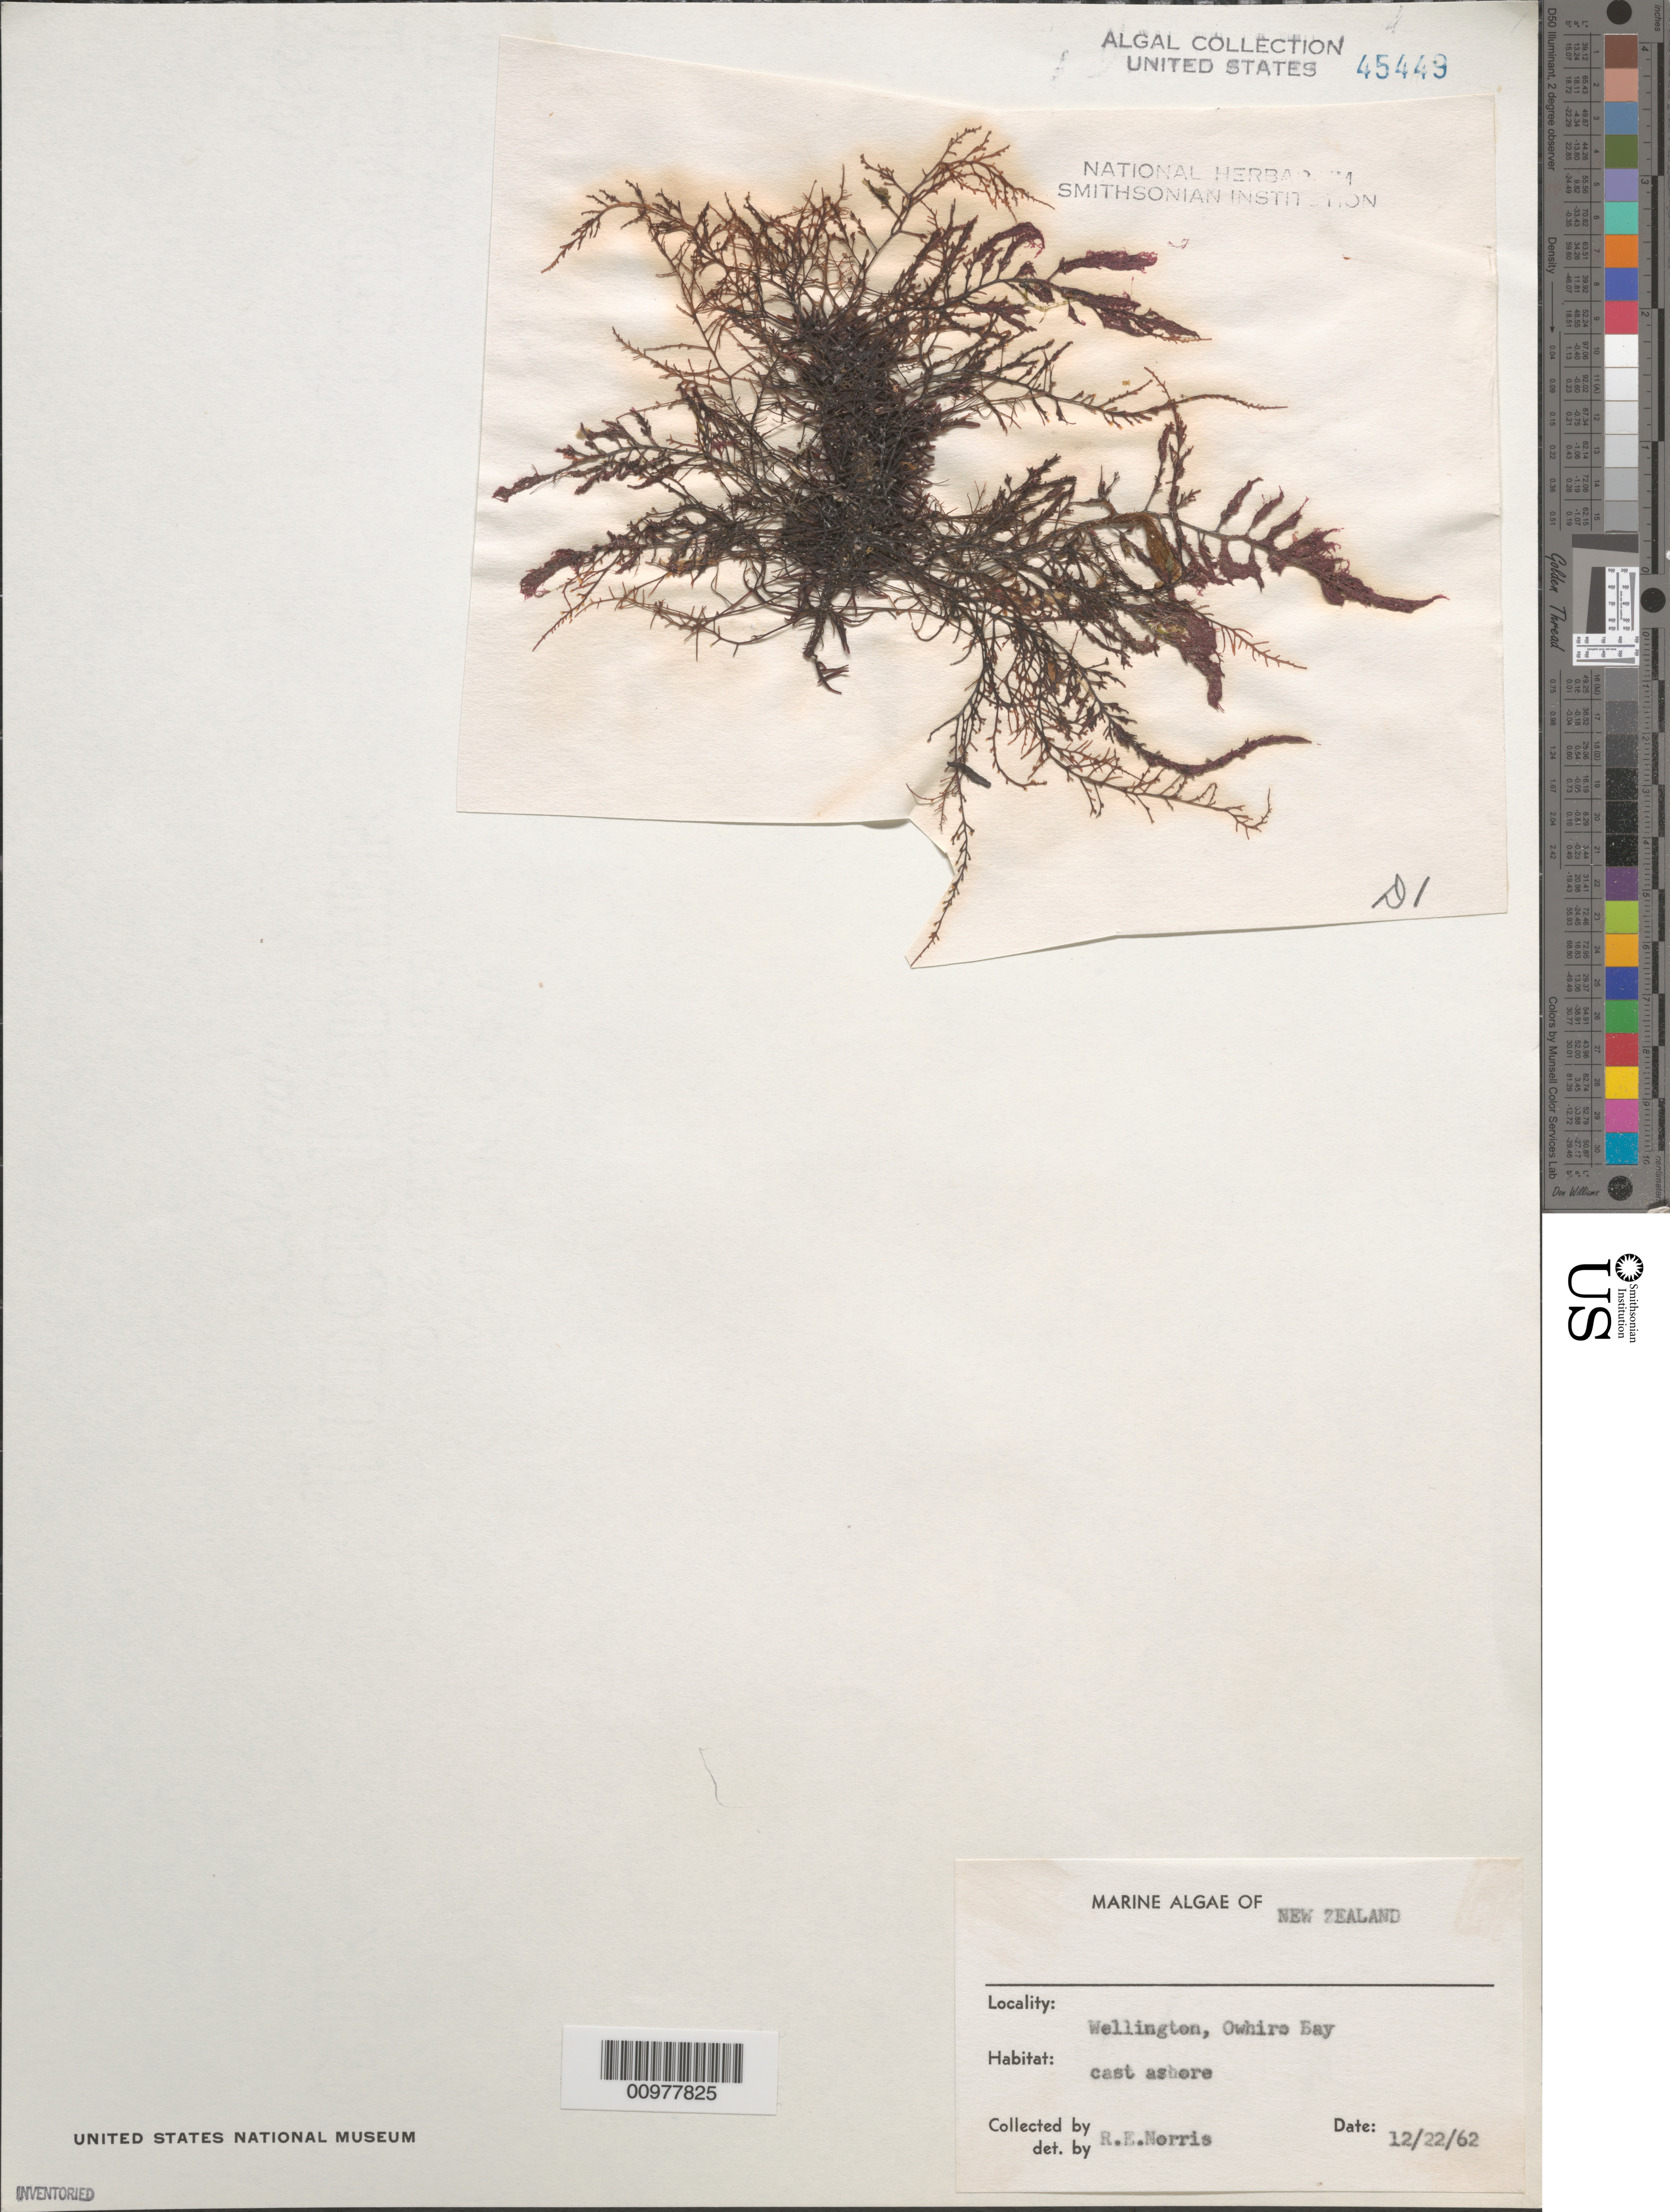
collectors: R. E. Norris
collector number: D-1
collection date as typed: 22 Dec 1962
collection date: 1962-12-22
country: New Zealand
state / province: Wellington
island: North Island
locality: Wellington, Owhiro Bay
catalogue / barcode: US 45449